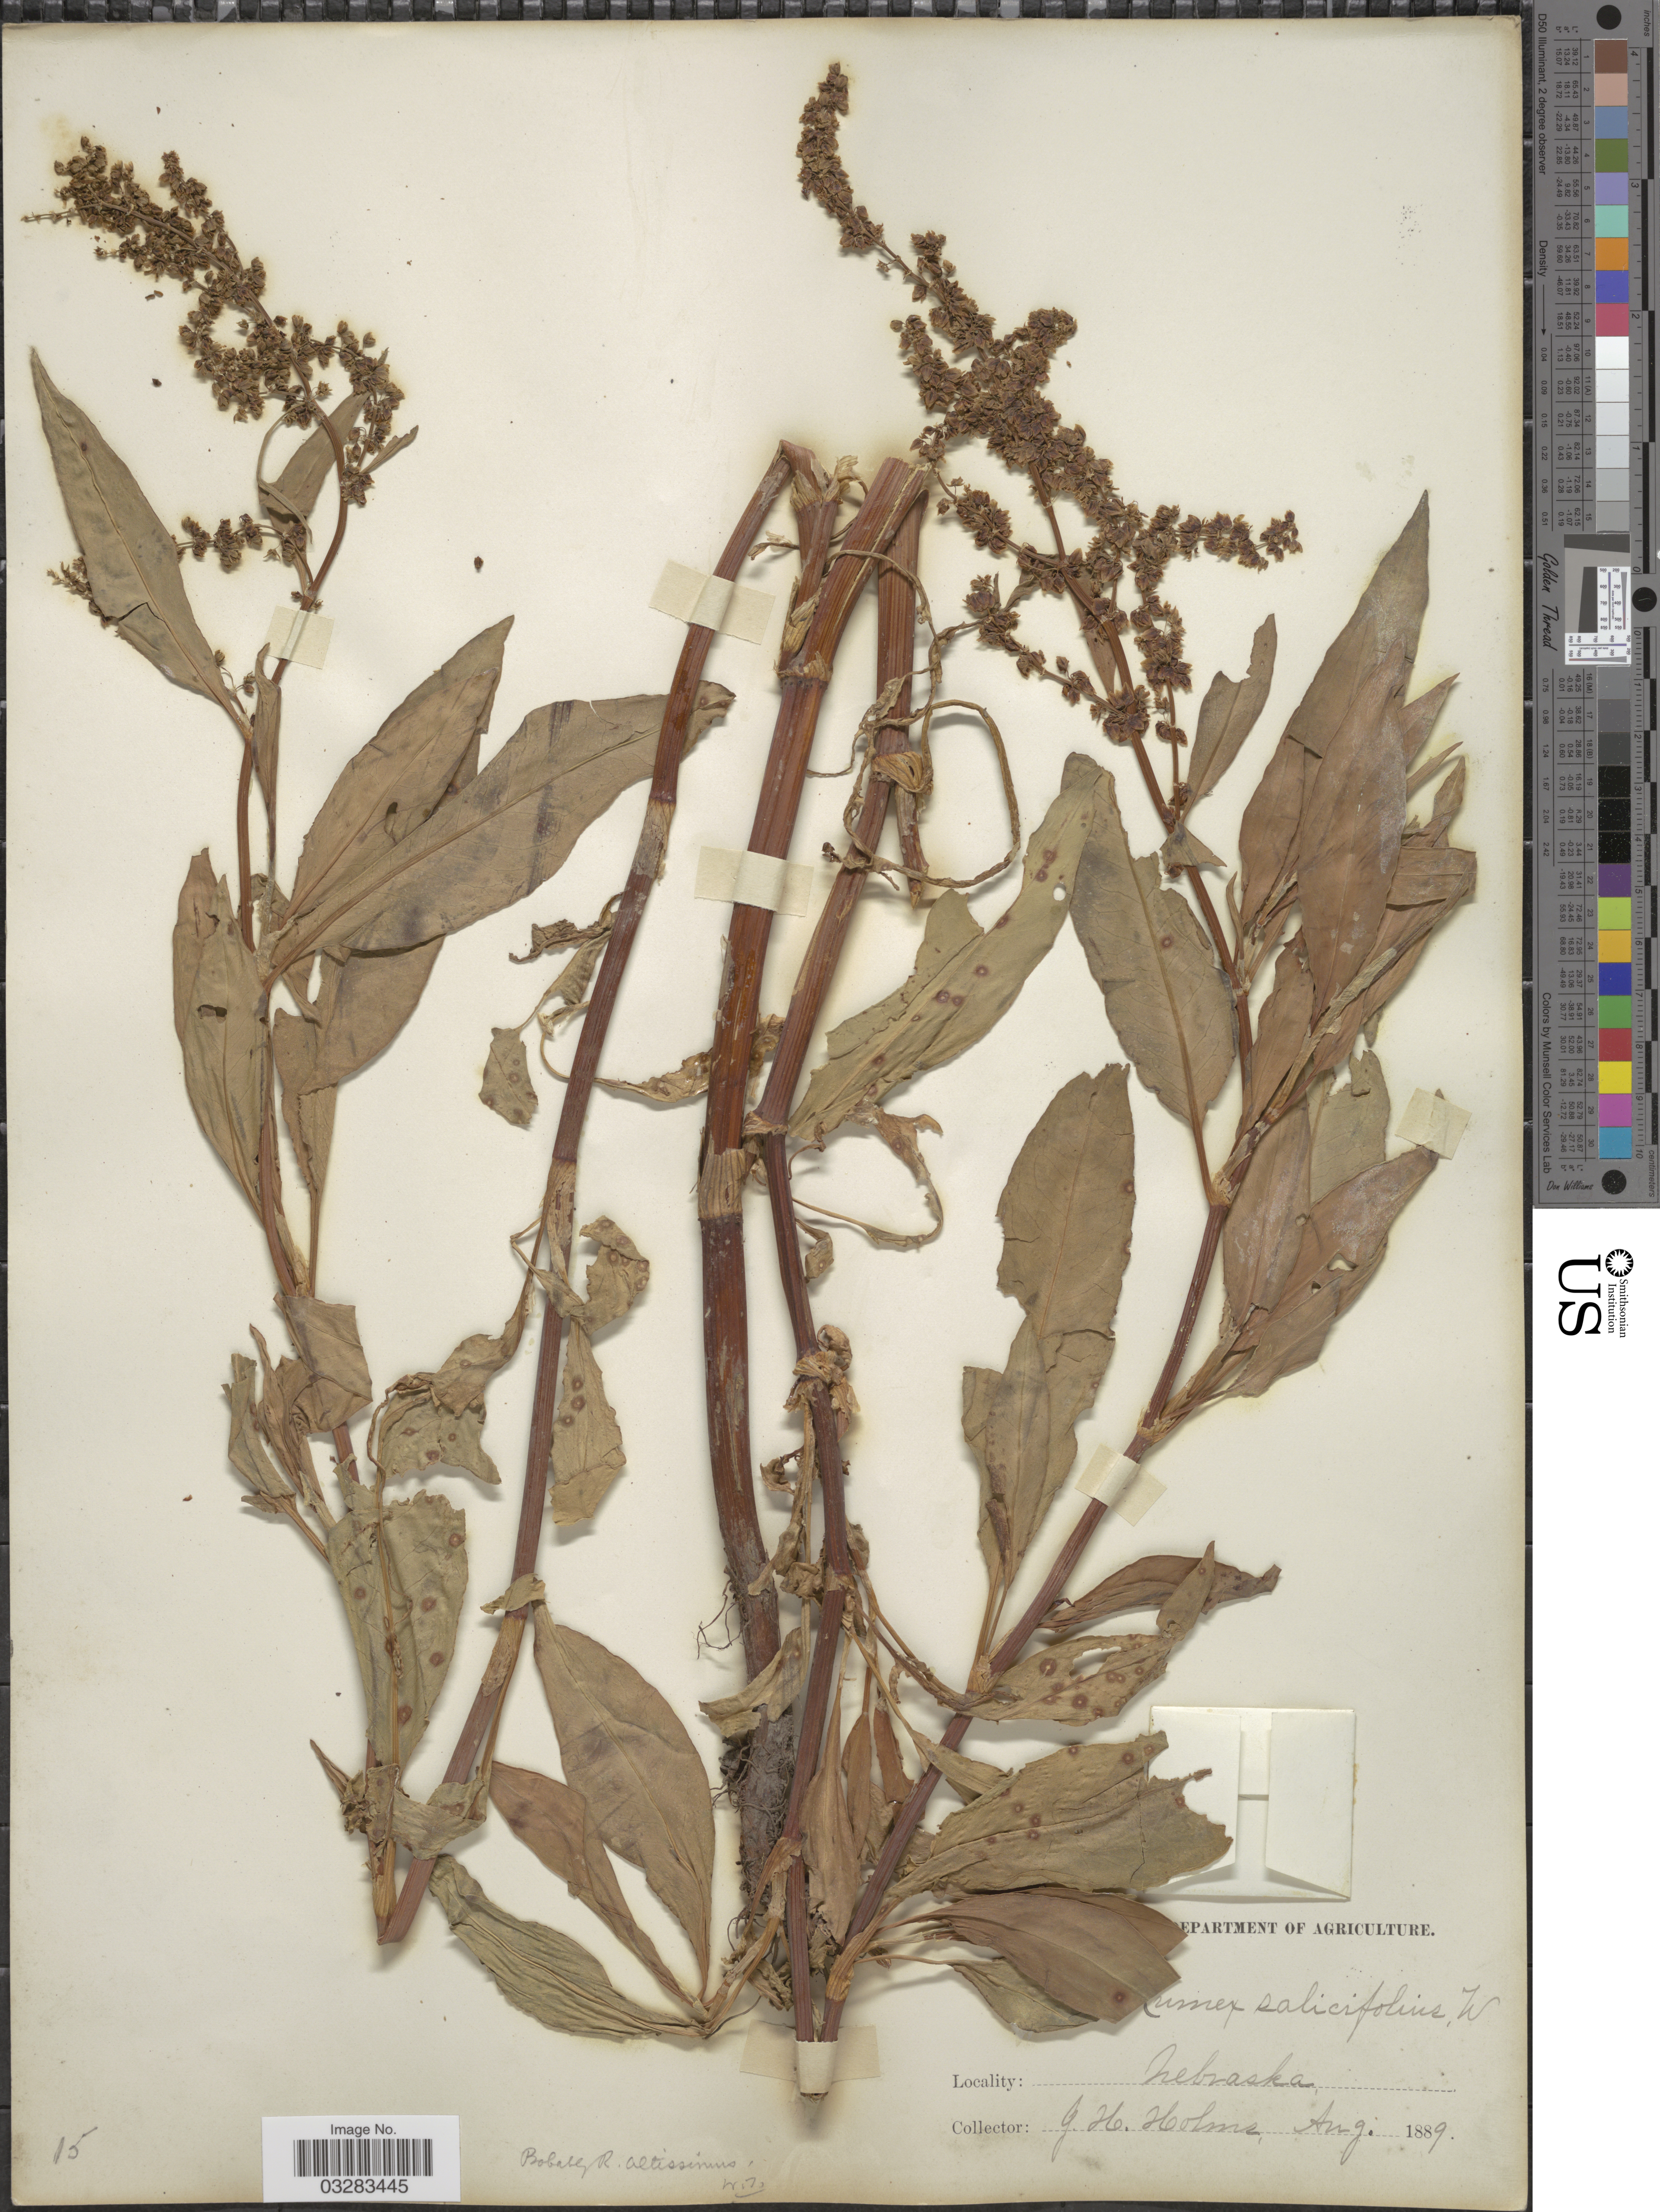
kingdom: Plantae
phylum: Tracheophyta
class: Magnoliopsida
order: Caryophyllales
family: Polygonaceae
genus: Rumex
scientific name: Rumex altissimus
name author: Alph. Wood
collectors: J. H. Holms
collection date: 1889-08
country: United States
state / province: Nebraska